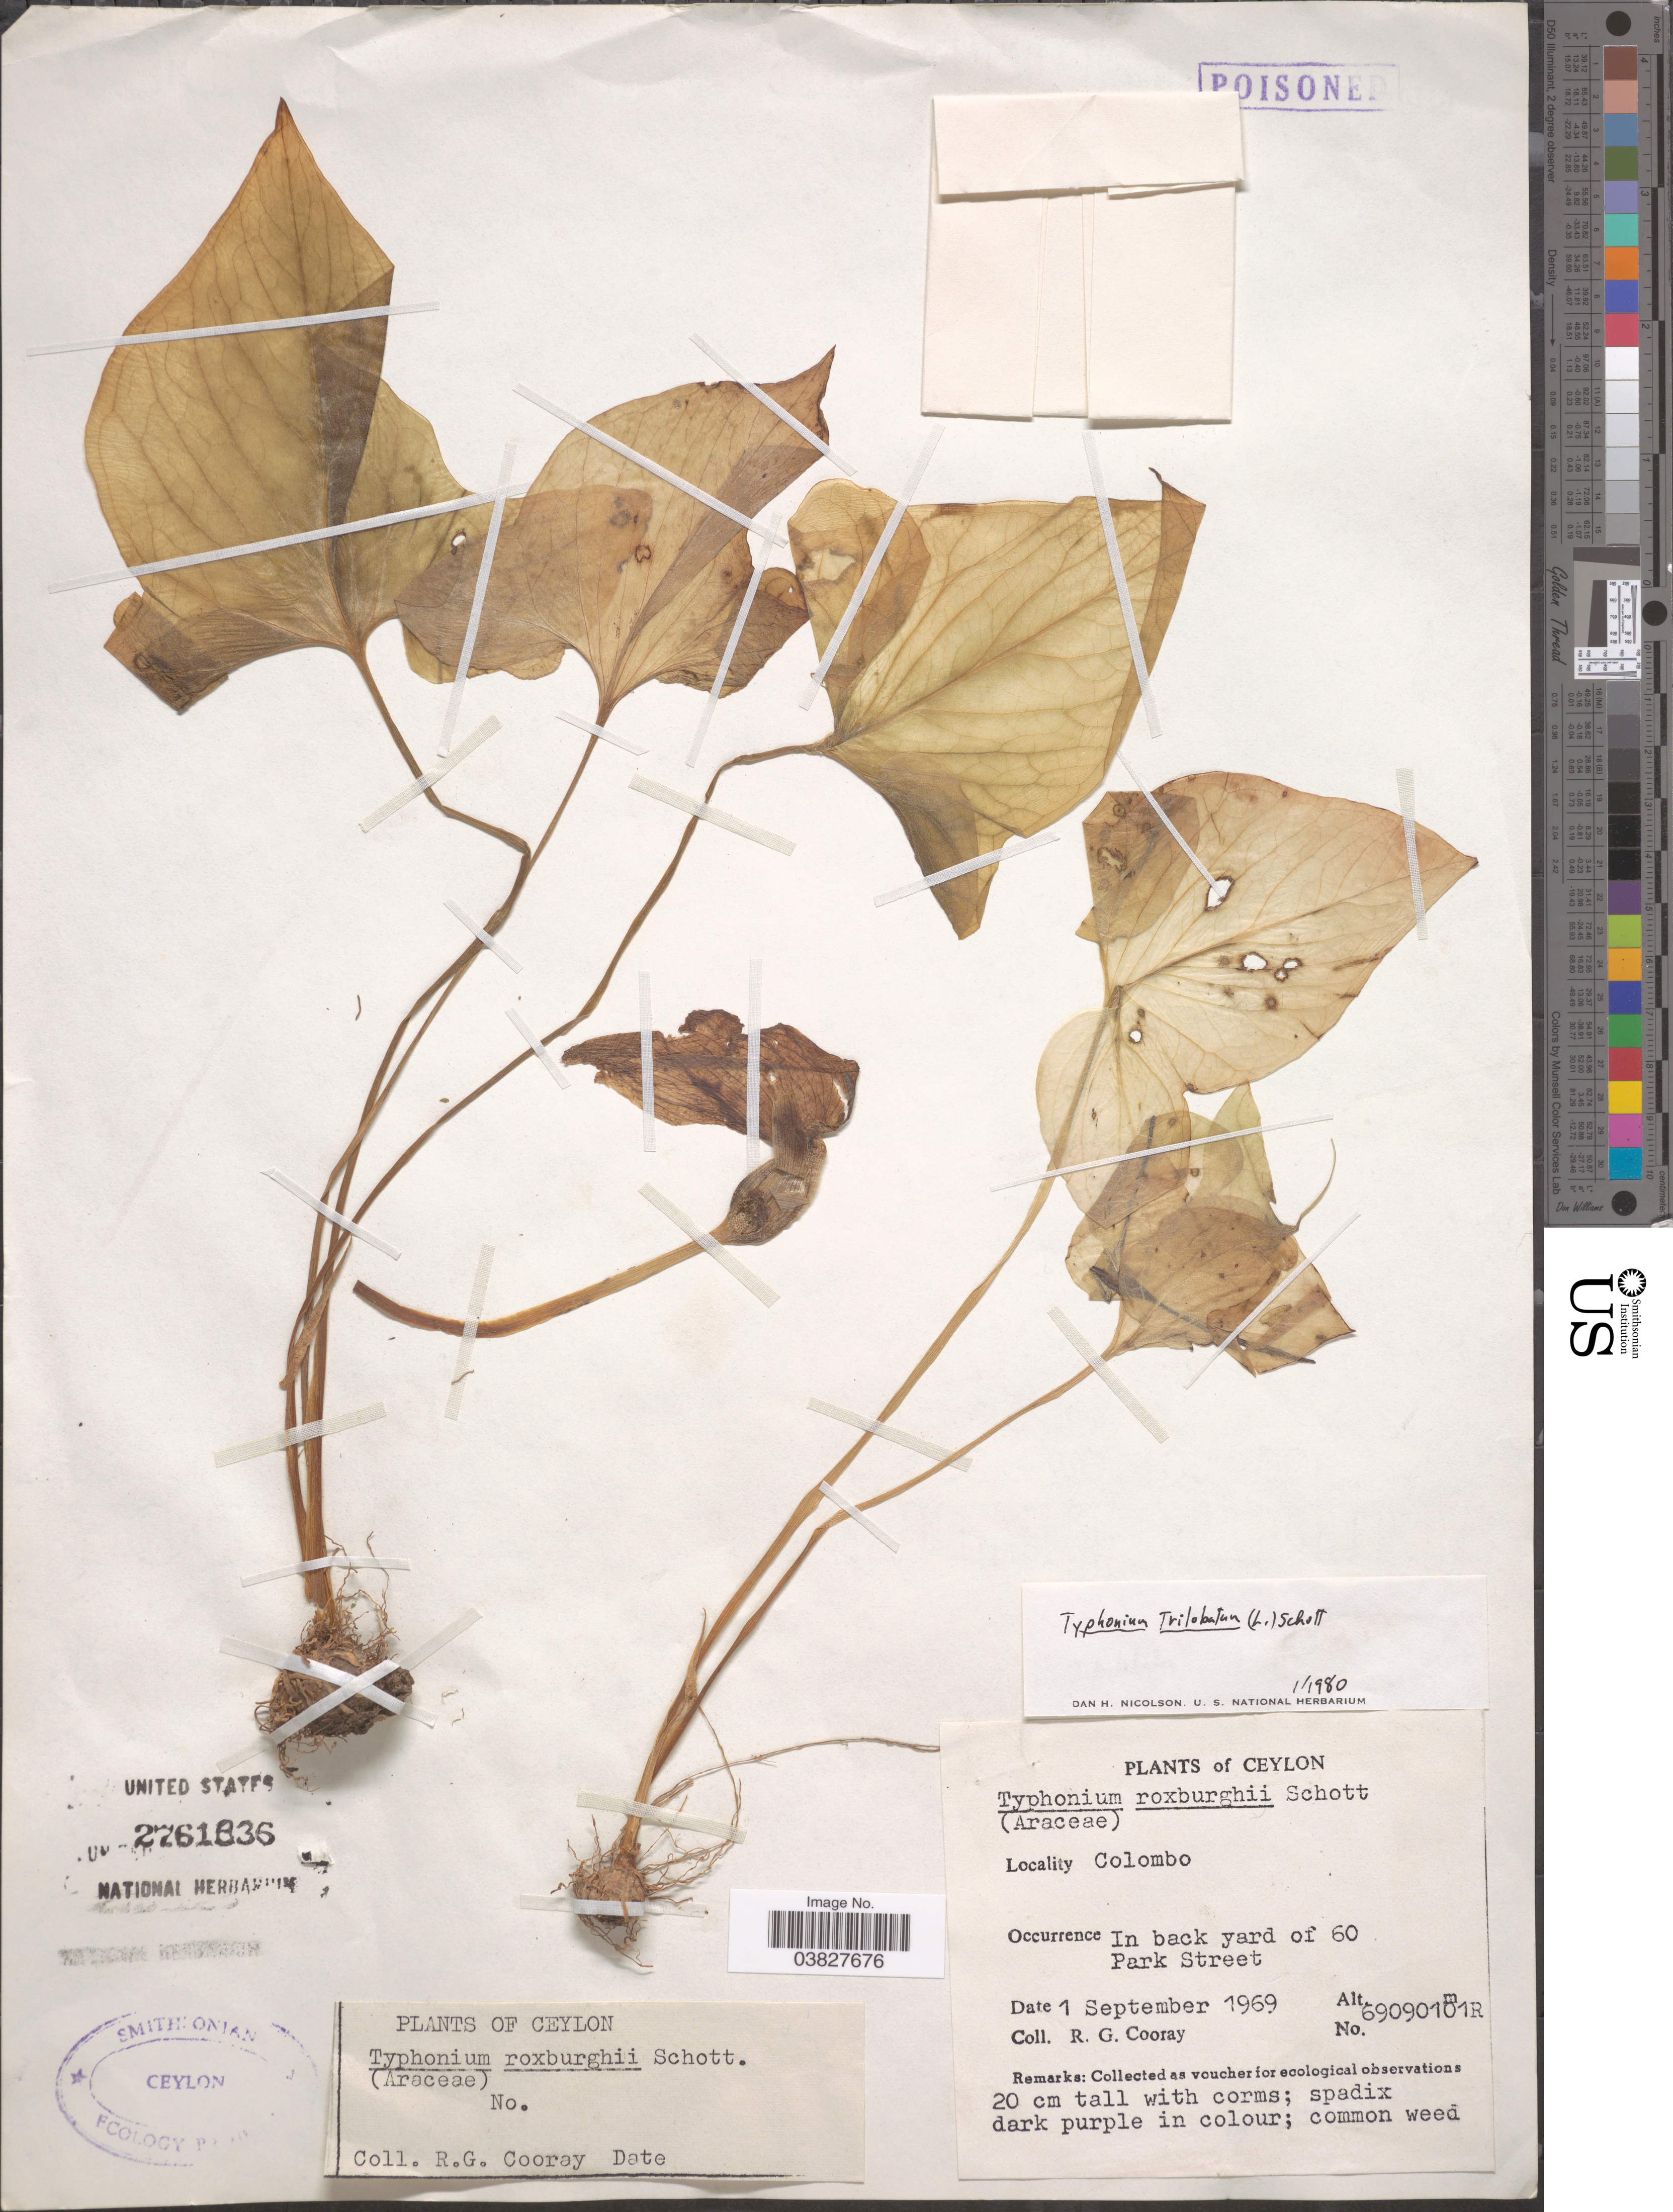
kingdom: Plantae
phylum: Tracheophyta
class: Liliopsida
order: Alismatales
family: Araceae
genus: Typhonium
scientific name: Typhonium trilobatum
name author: (L.) Schott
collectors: R. Cooray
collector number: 69090101R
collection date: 1969-09-01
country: Sri Lanka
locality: Ceylon. Colombo. In back yard of 60 Park Street.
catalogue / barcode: US 2761836